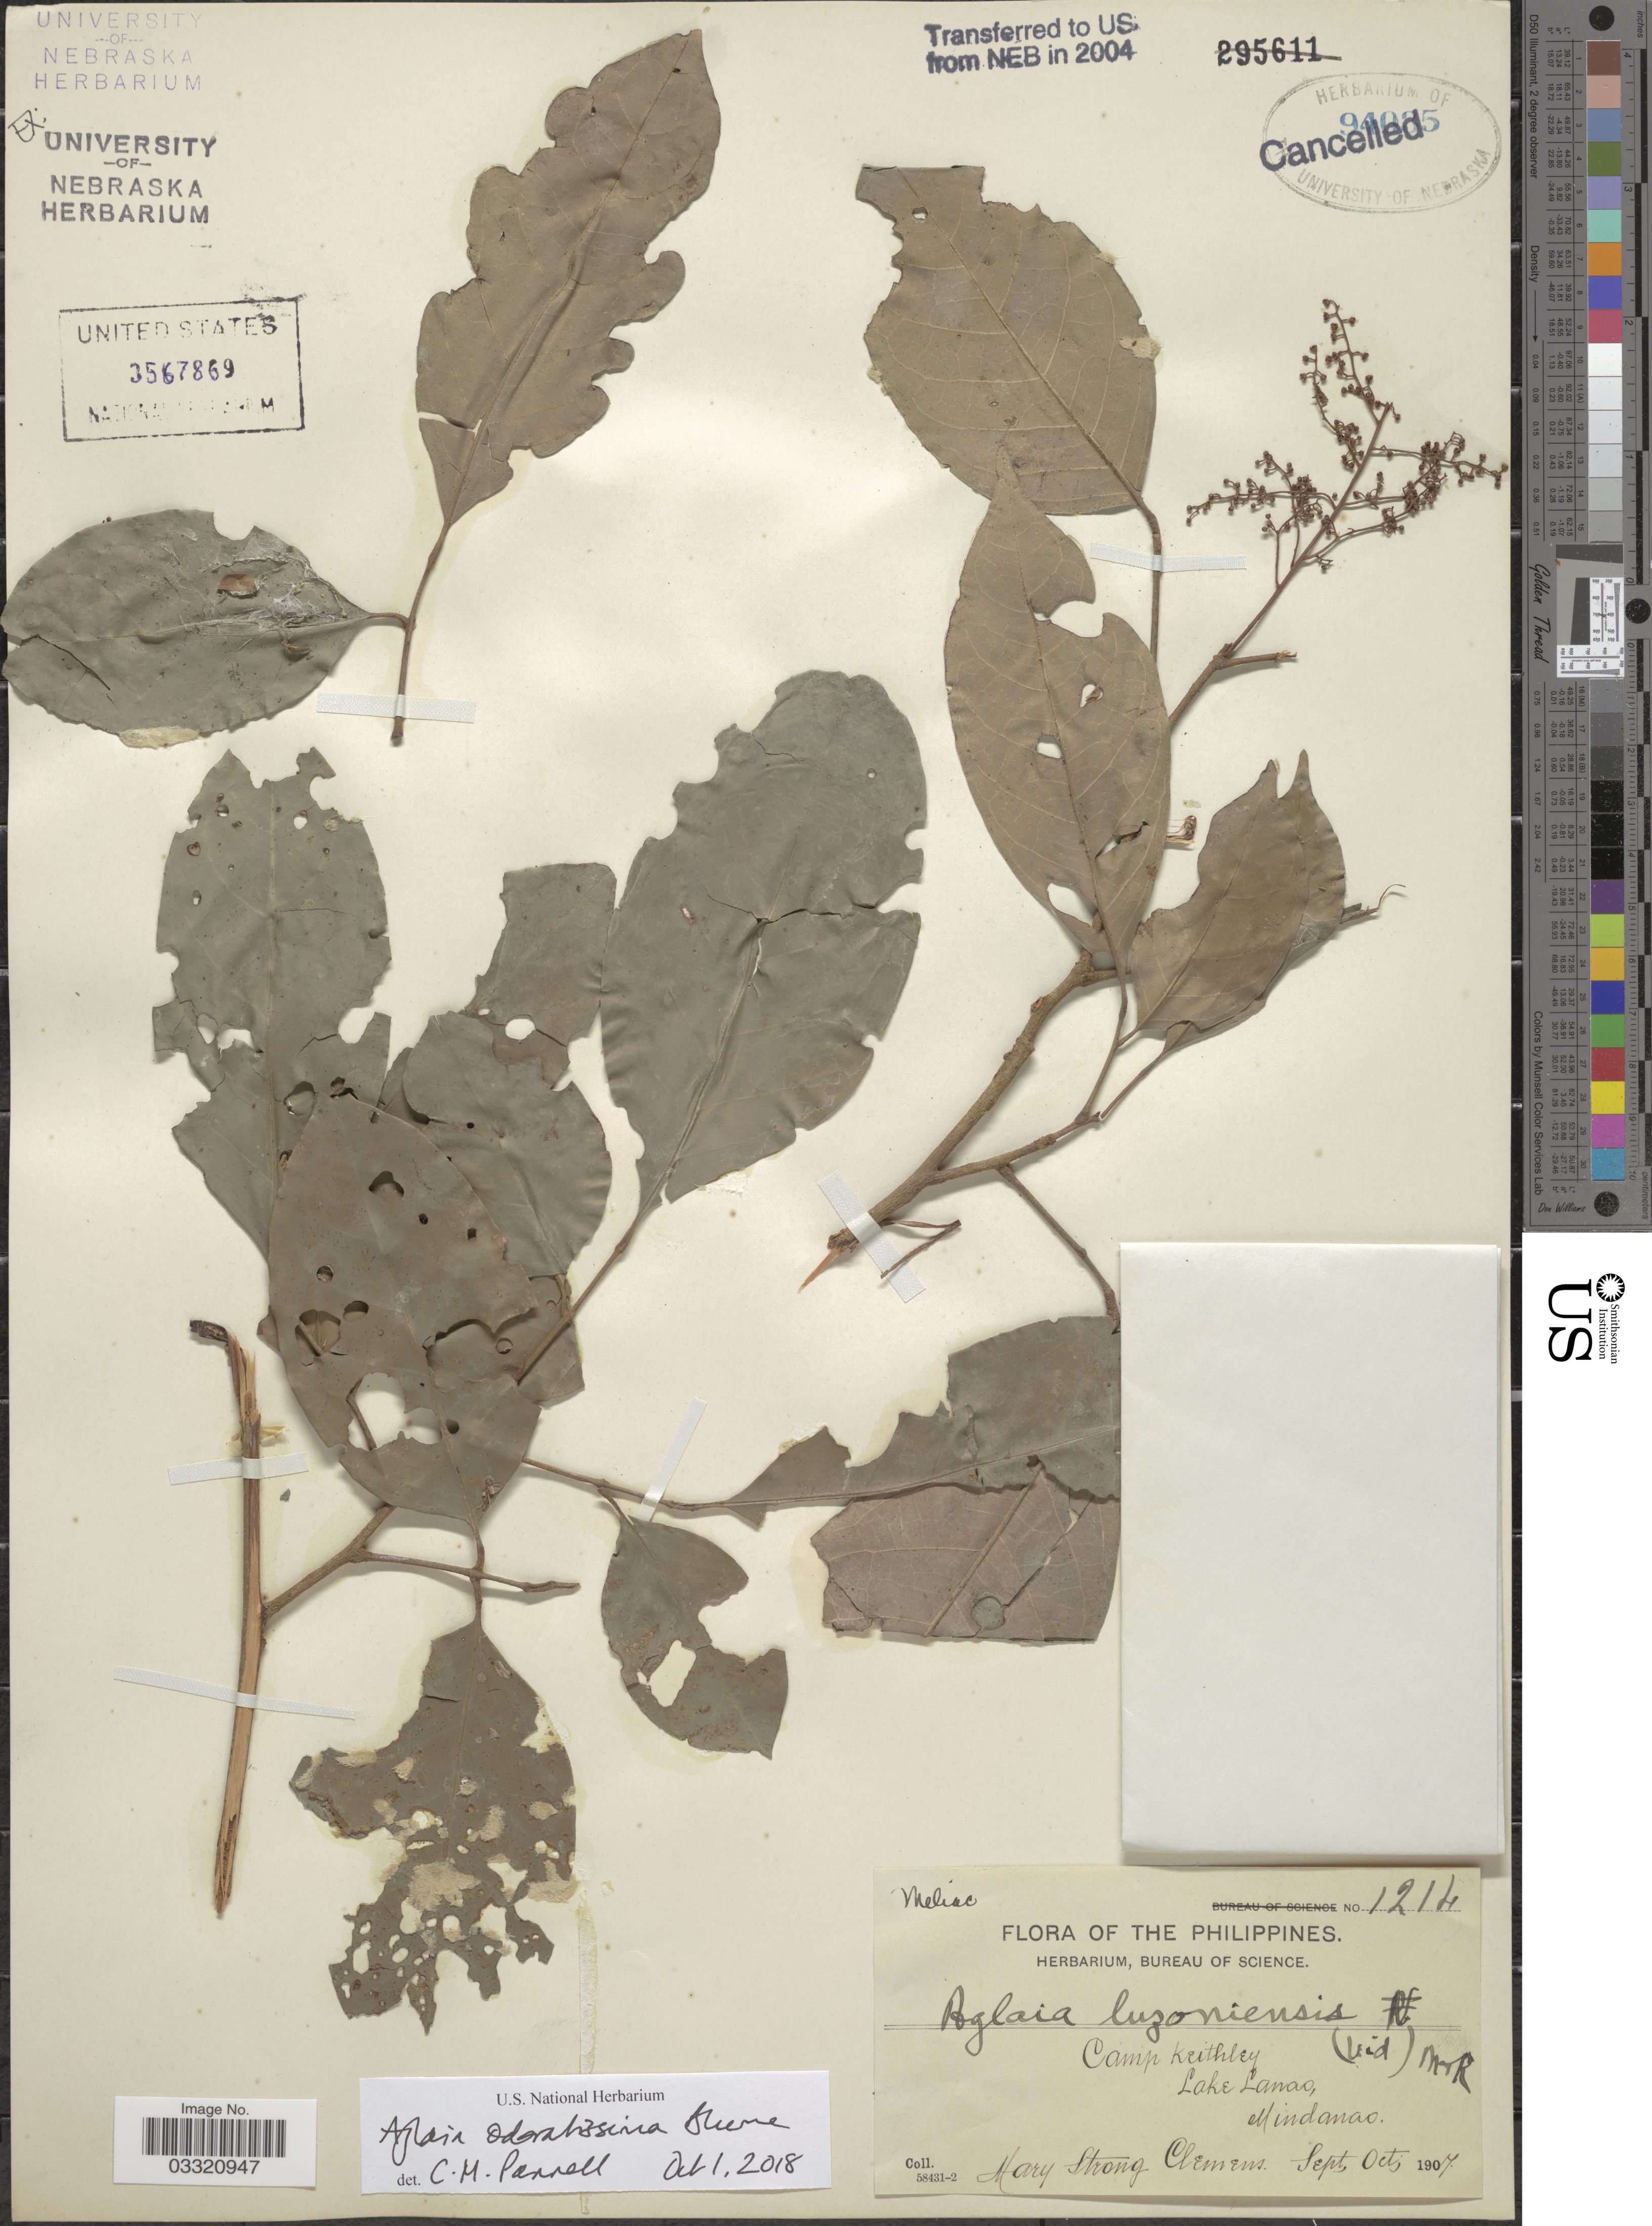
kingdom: Plantae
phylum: Tracheophyta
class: Magnoliopsida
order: Sapindales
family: Meliaceae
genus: Aglaia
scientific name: Aglaia odoratissima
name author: Blume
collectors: M. S. Clemens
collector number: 1214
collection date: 1907-09/1907-10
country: Philippines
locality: Camp Keithley. Lake Lanao, Mindanao.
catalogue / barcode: US 3567869